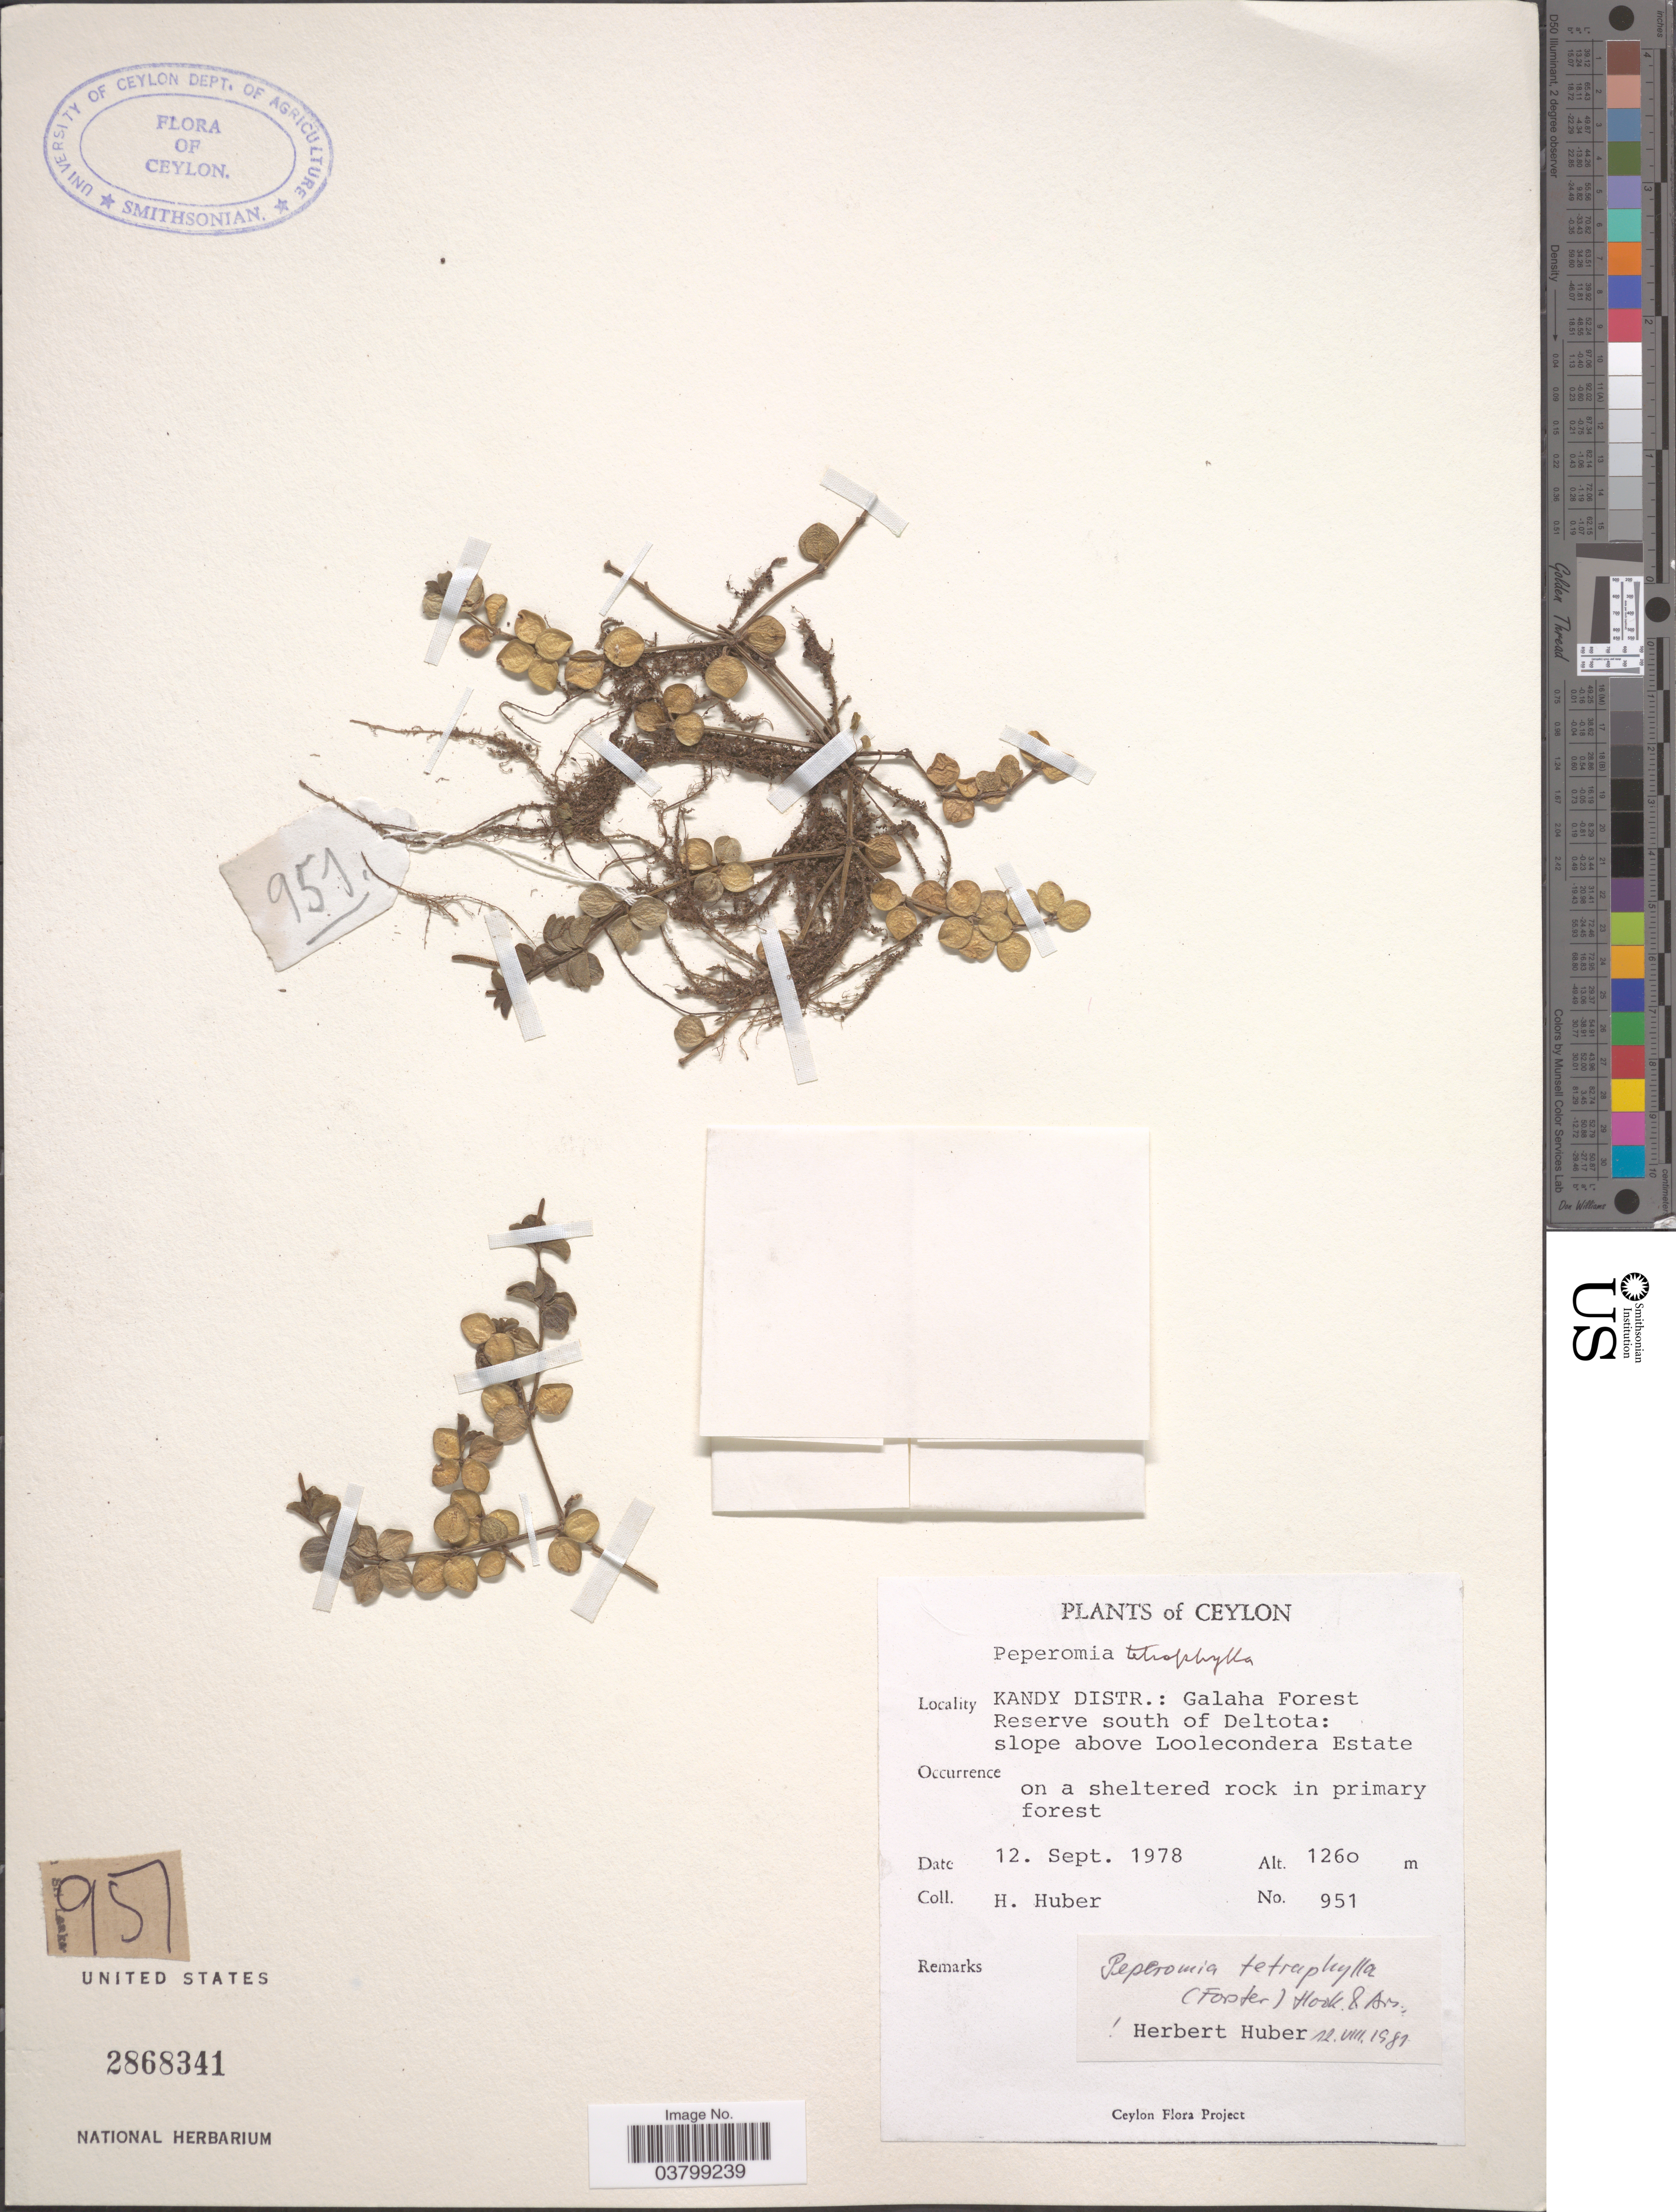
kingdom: Plantae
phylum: Tracheophyta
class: Magnoliopsida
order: Piperales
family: Piperaceae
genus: Peperomia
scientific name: Peperomia tetraphylla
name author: (G. Forst.) Hook. & Arn.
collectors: H. Huber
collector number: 951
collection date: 1978-09-12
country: Sri Lanka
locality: Ceylon. Kandy Distr.: Galaha Forest Reserve south of Deltota: slope above Loolecondera Estate.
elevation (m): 1260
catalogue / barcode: US 2868341